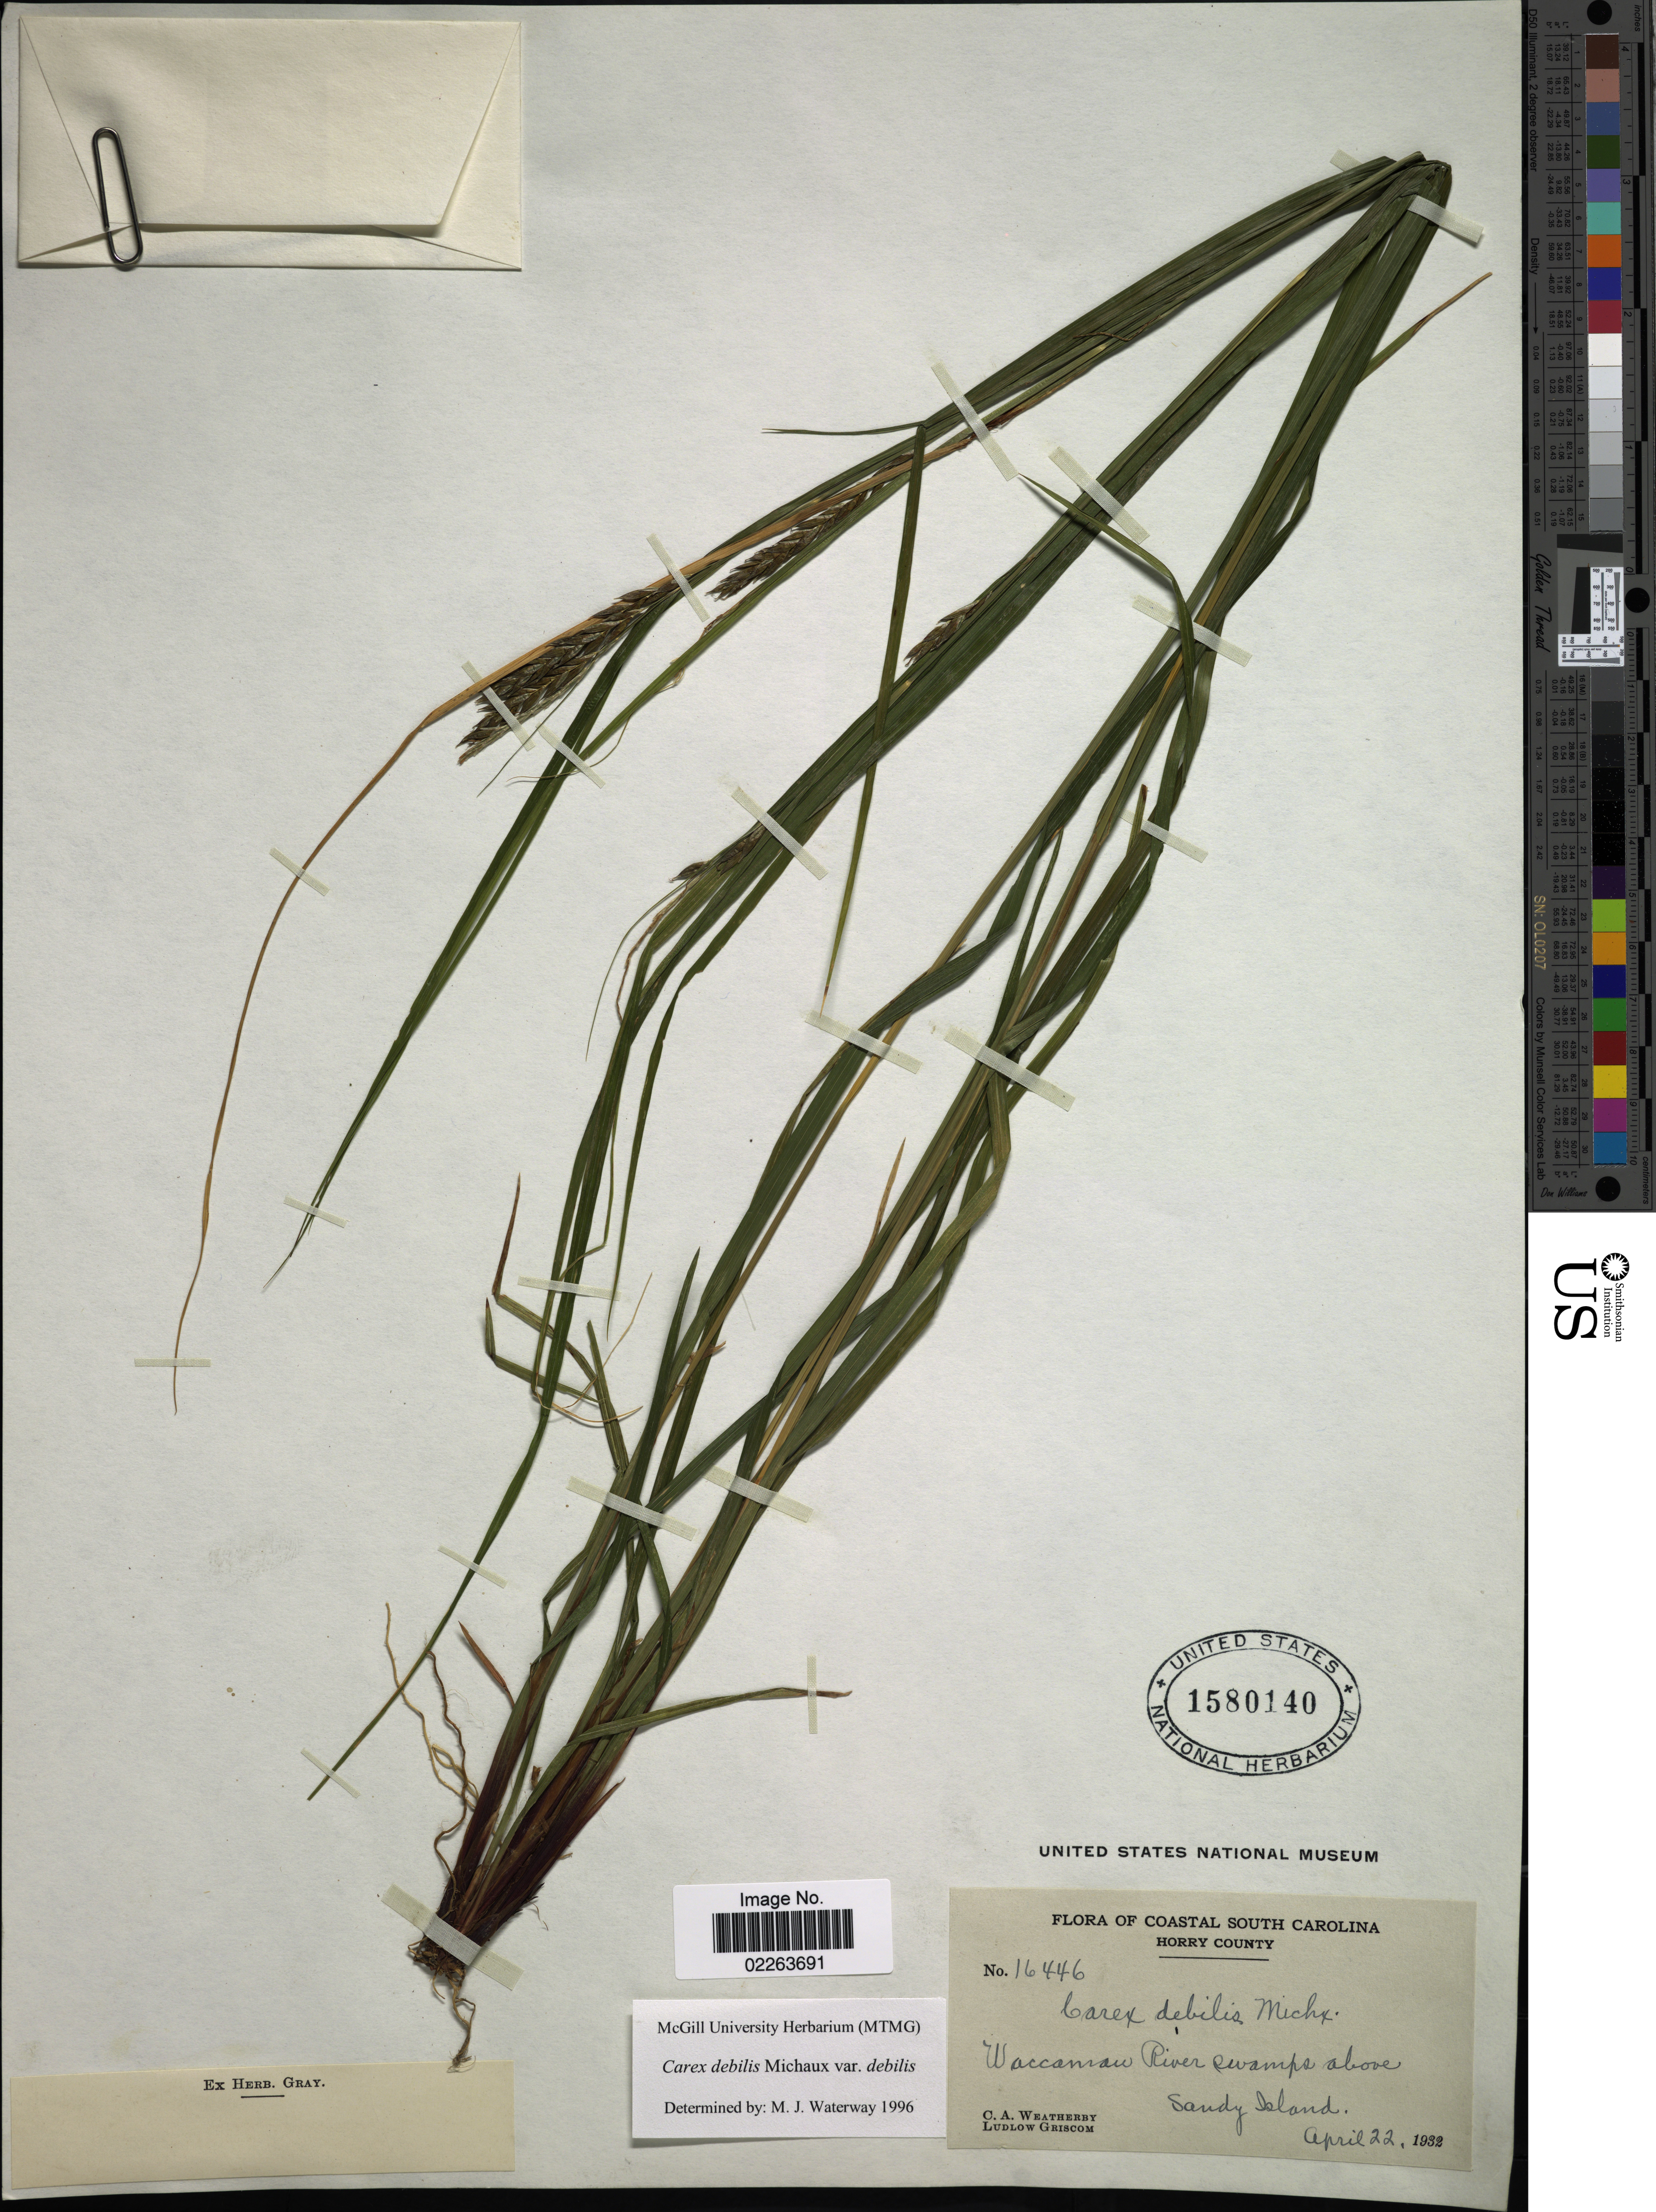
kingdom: Plantae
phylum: Tracheophyta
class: Liliopsida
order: Poales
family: Cyperaceae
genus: Carex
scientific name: Carex debilis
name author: Michx.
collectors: C. A. Weatherby & L. Griscom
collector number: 16446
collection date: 1932-04-22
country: United States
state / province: South Carolina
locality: Coastal South Carolina, Horry County, Waccanraw River swamps above Sandy Island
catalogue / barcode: US 1580140